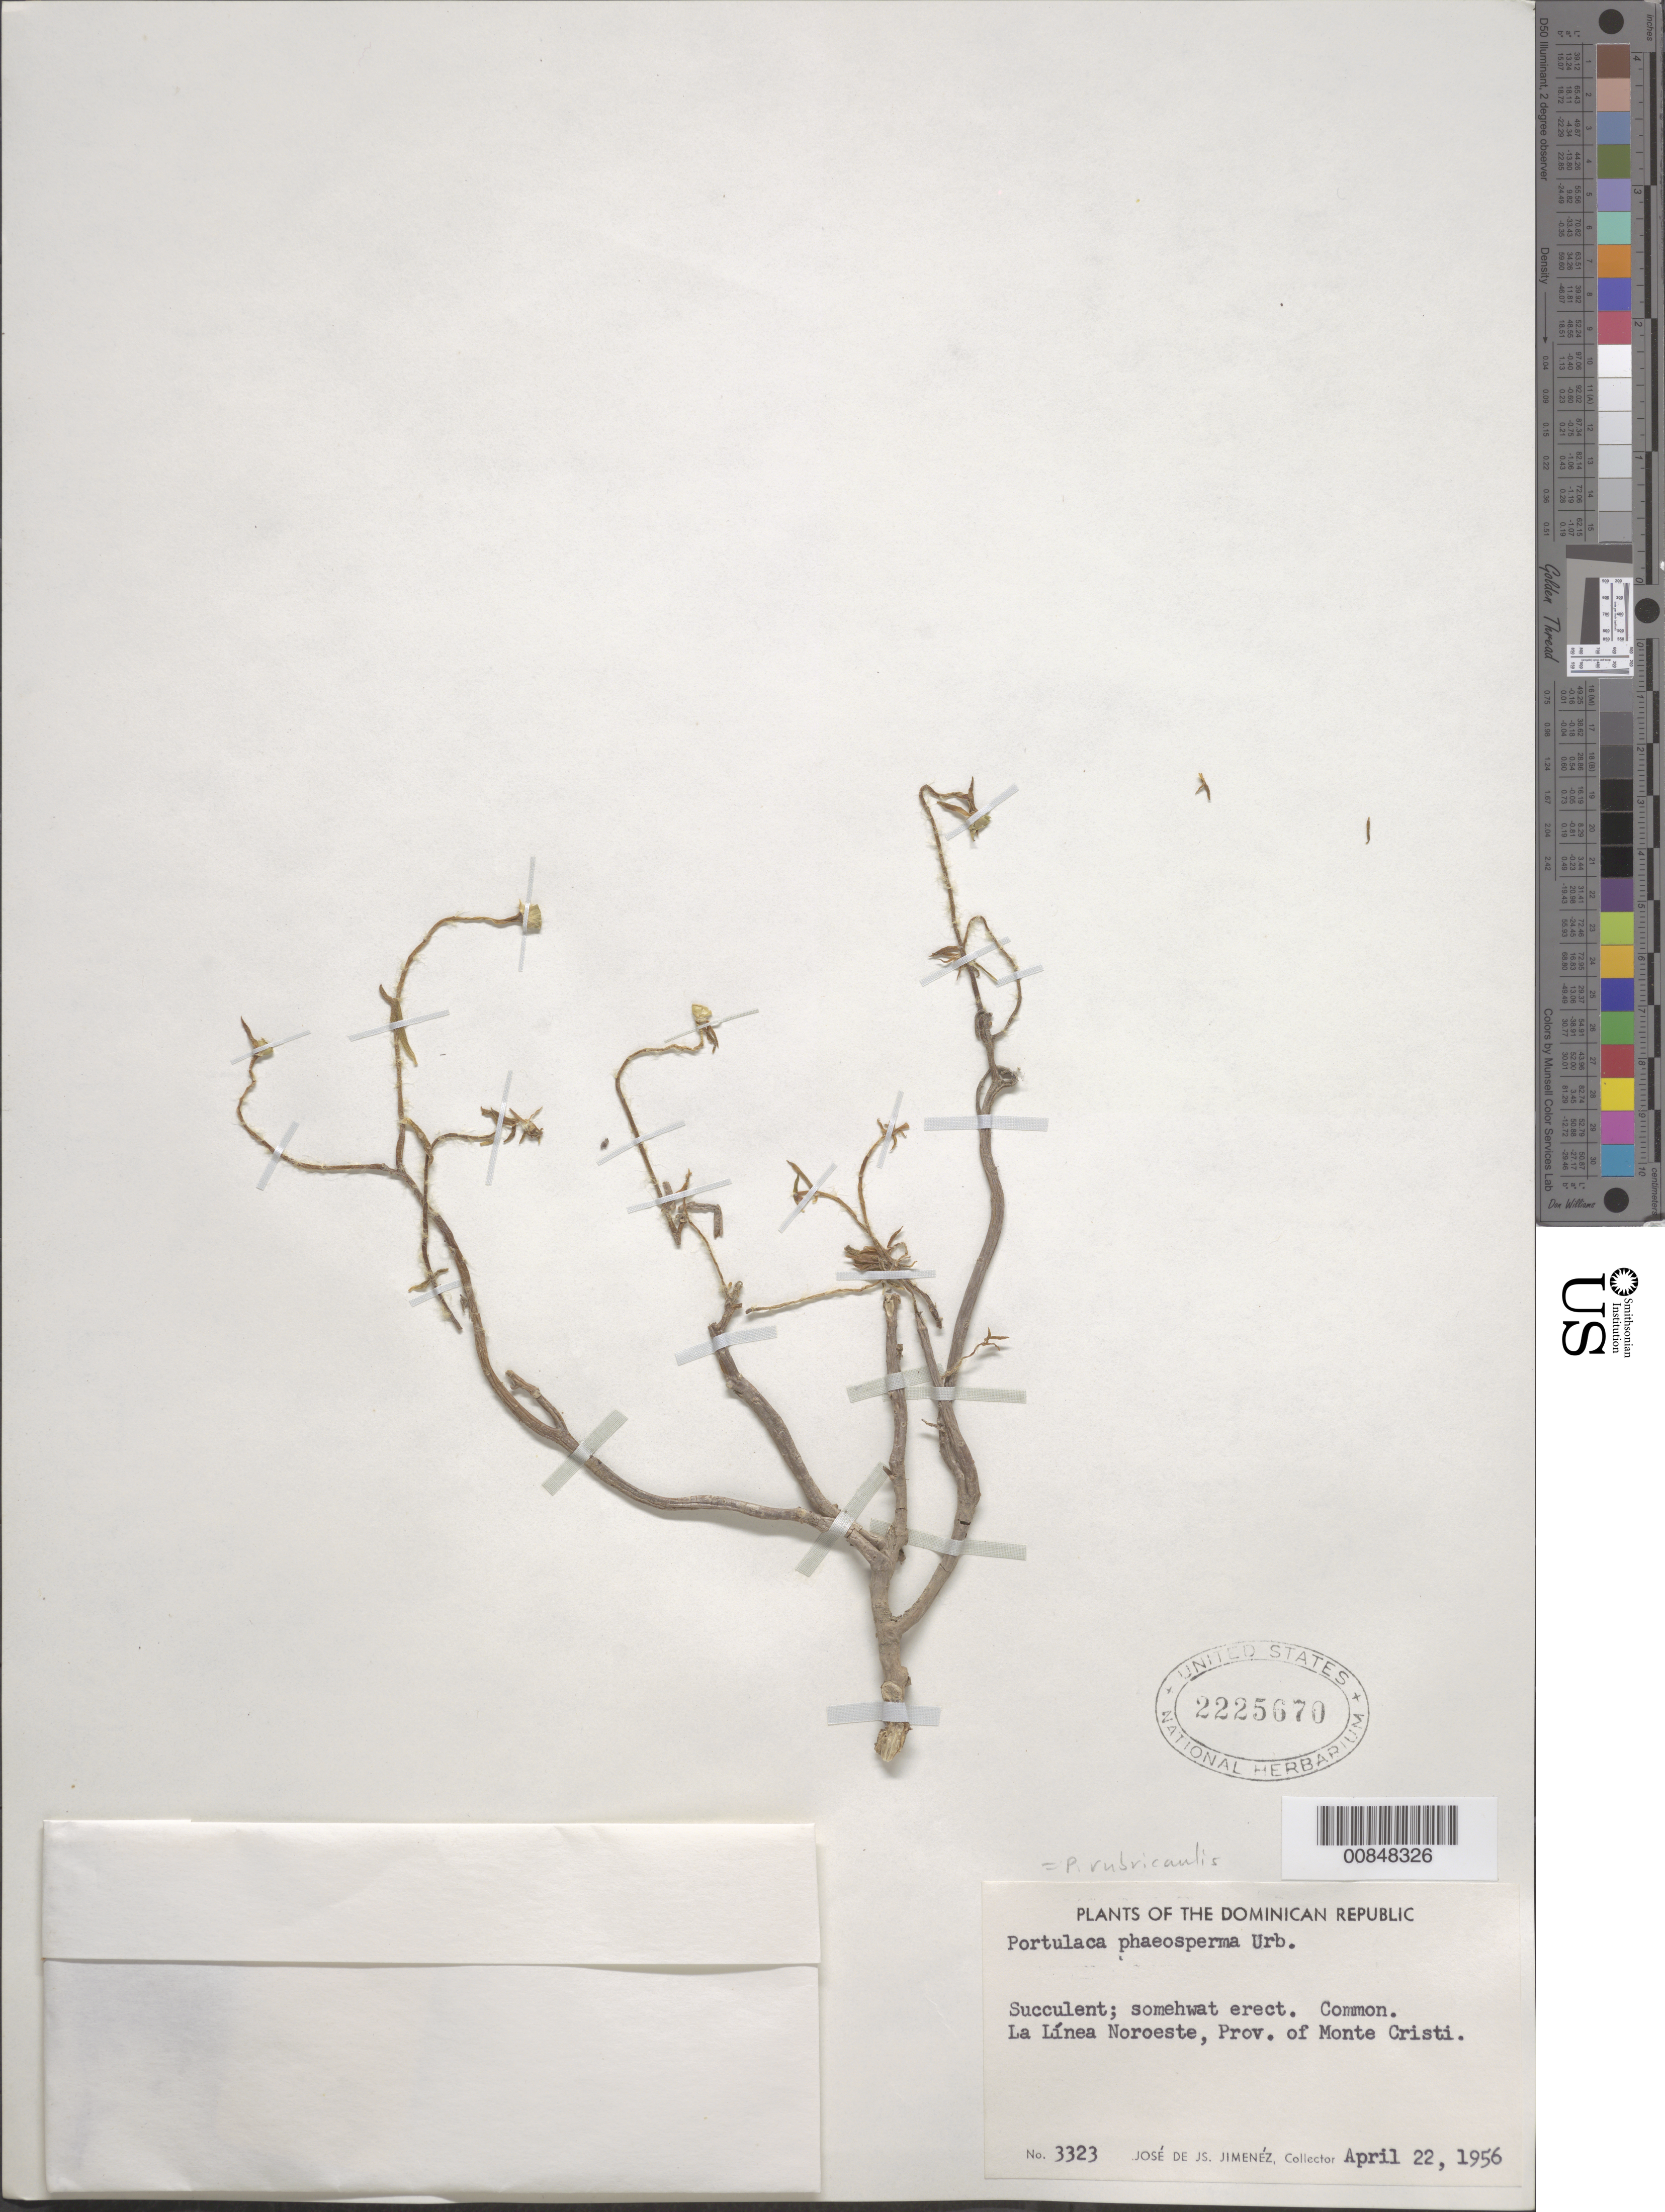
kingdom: Plantae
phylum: Tracheophyta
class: Magnoliopsida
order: Caryophyllales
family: Portulacaceae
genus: Portulaca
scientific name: Portulaca rubricaulis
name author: Kunth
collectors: J. J. Jiménez Almonte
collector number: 3323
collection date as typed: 22 Apr 1956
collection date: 1956-04-22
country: Dominican Republic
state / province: Monte Cristi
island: Hispaniola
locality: La Línea Noroeste.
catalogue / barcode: US 2225670